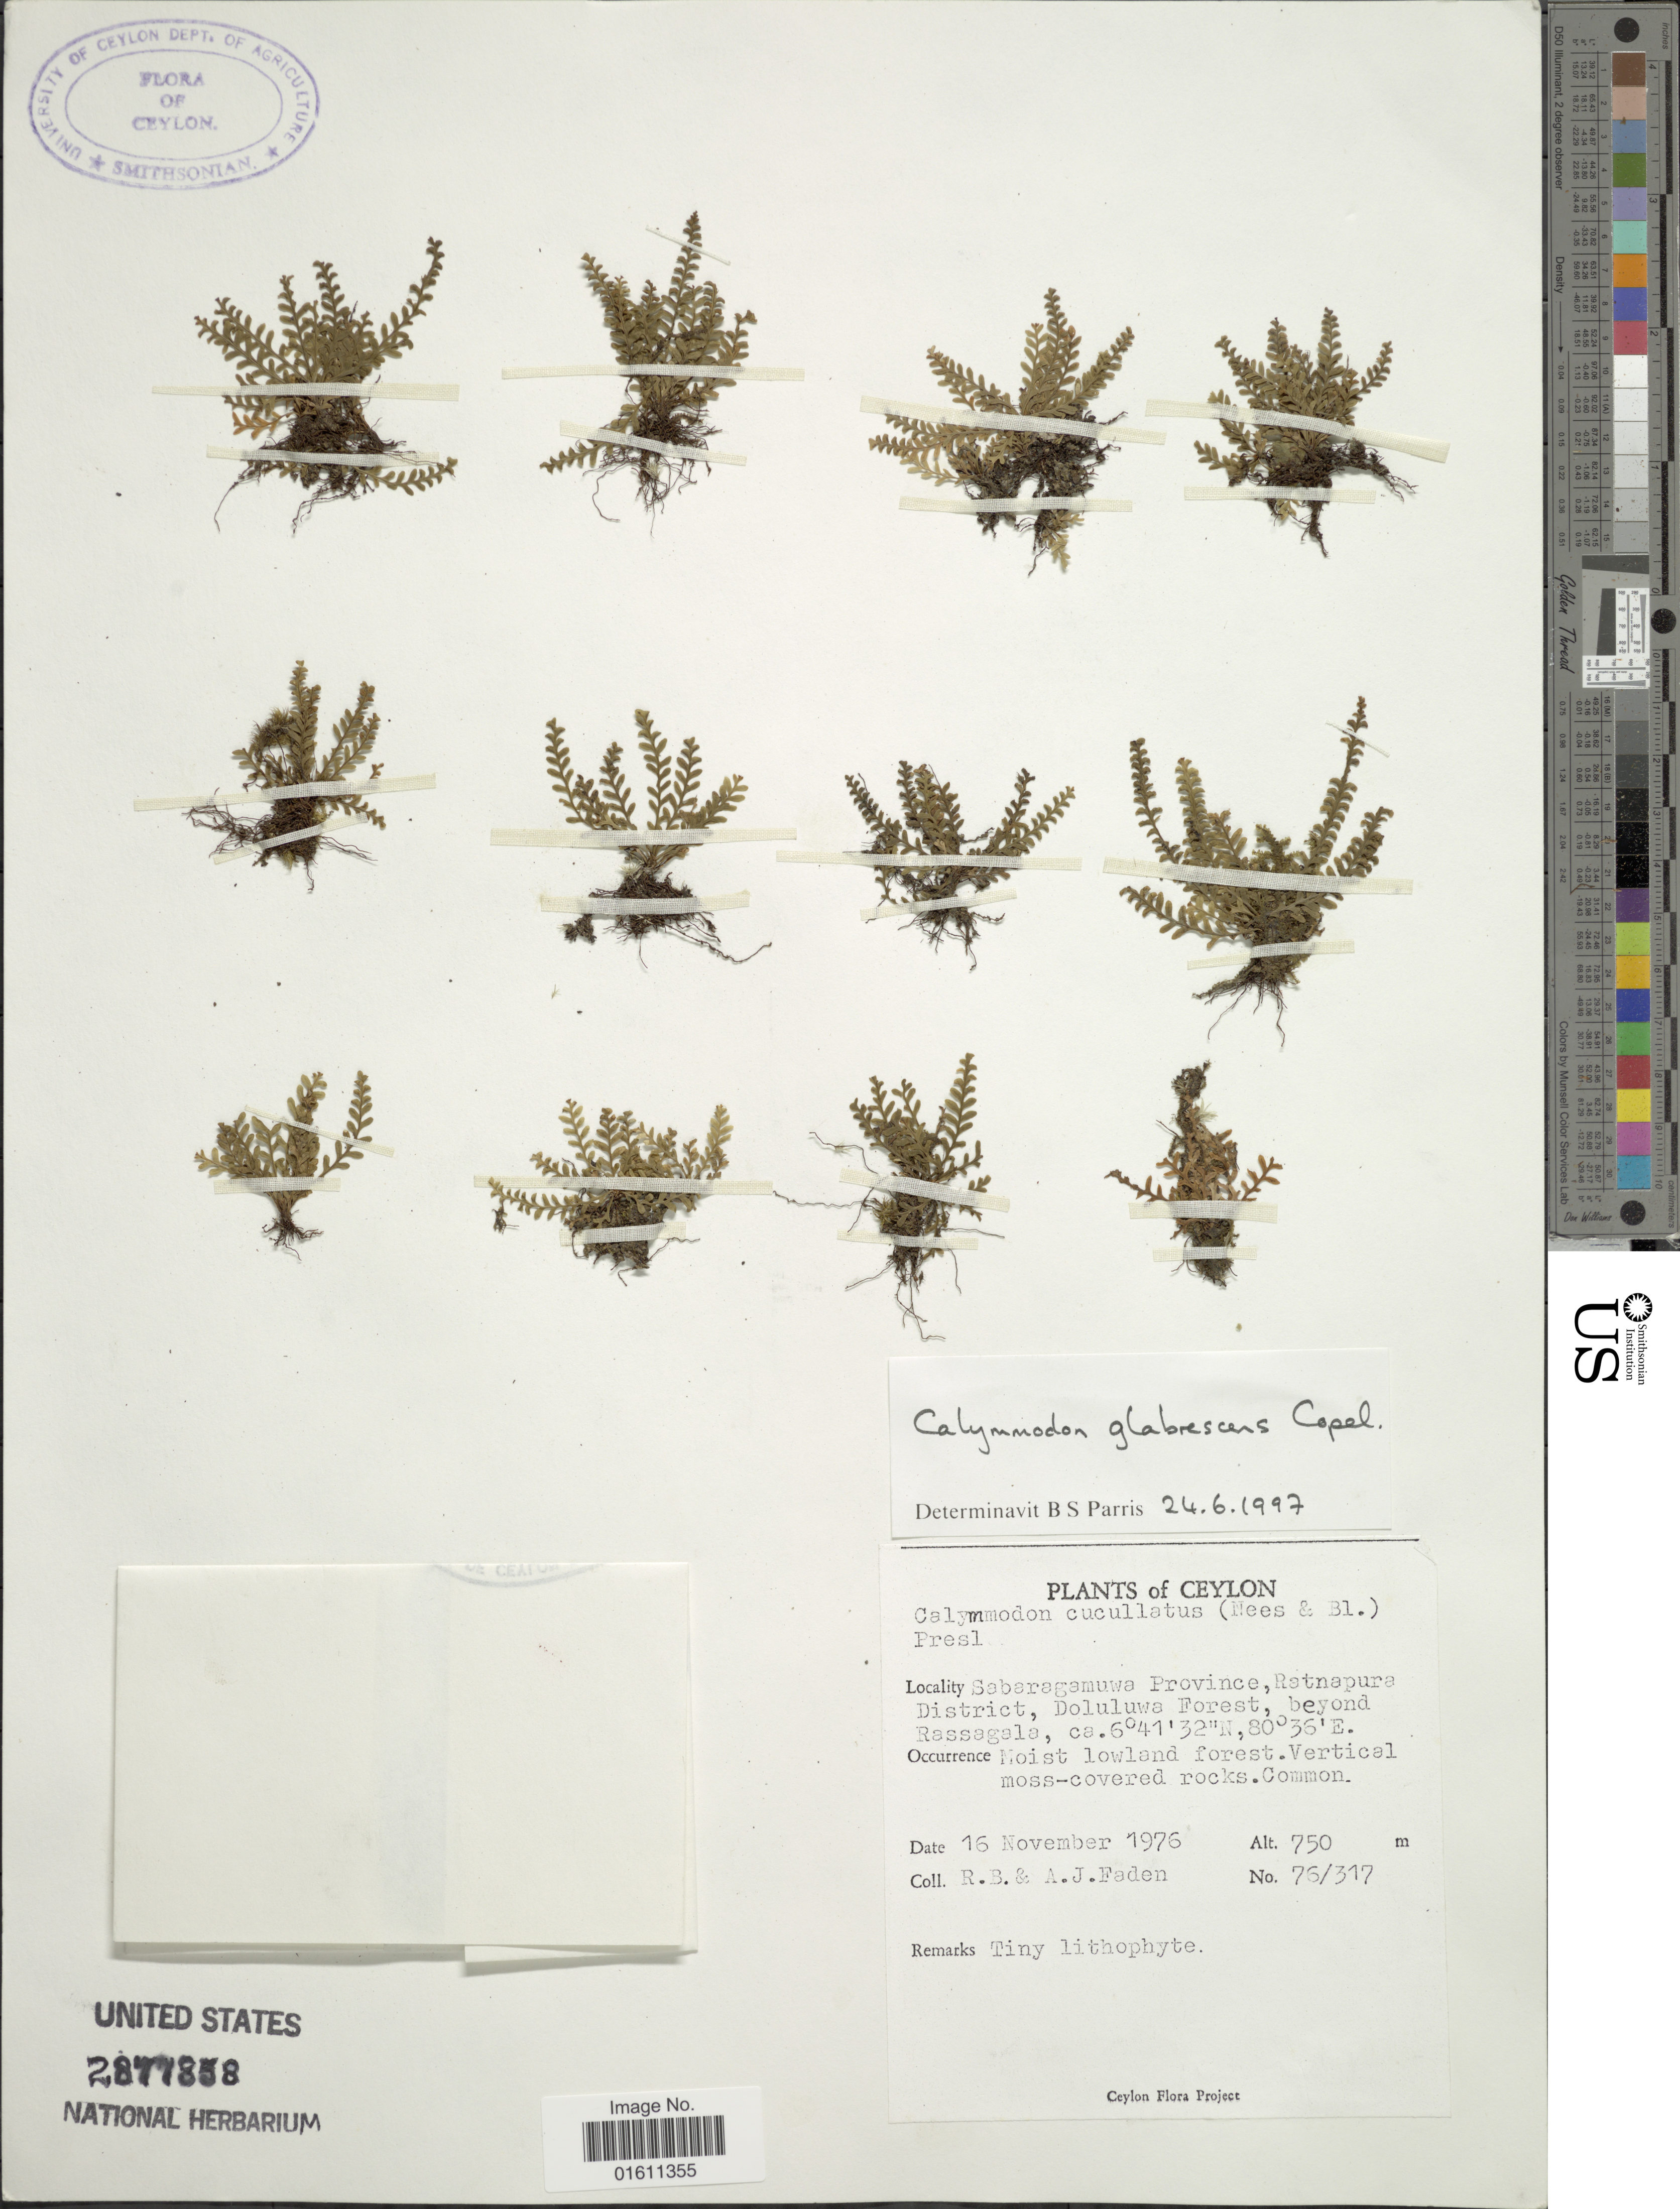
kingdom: Plantae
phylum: Tracheophyta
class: Polypodiopsida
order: Polypodiales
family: Polypodiaceae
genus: Calymmodon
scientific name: Calymmodon glabrescens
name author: Copel.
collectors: R. B. Faden & A. J. Faden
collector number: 76/317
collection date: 1976-11-16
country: Sri Lanka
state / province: Sabaragamuwa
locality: Ceylon, Sabaragamuw Province, Ratnapura District, Doluluwa Forest, beyon Rassagala.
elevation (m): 750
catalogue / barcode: US 2788758